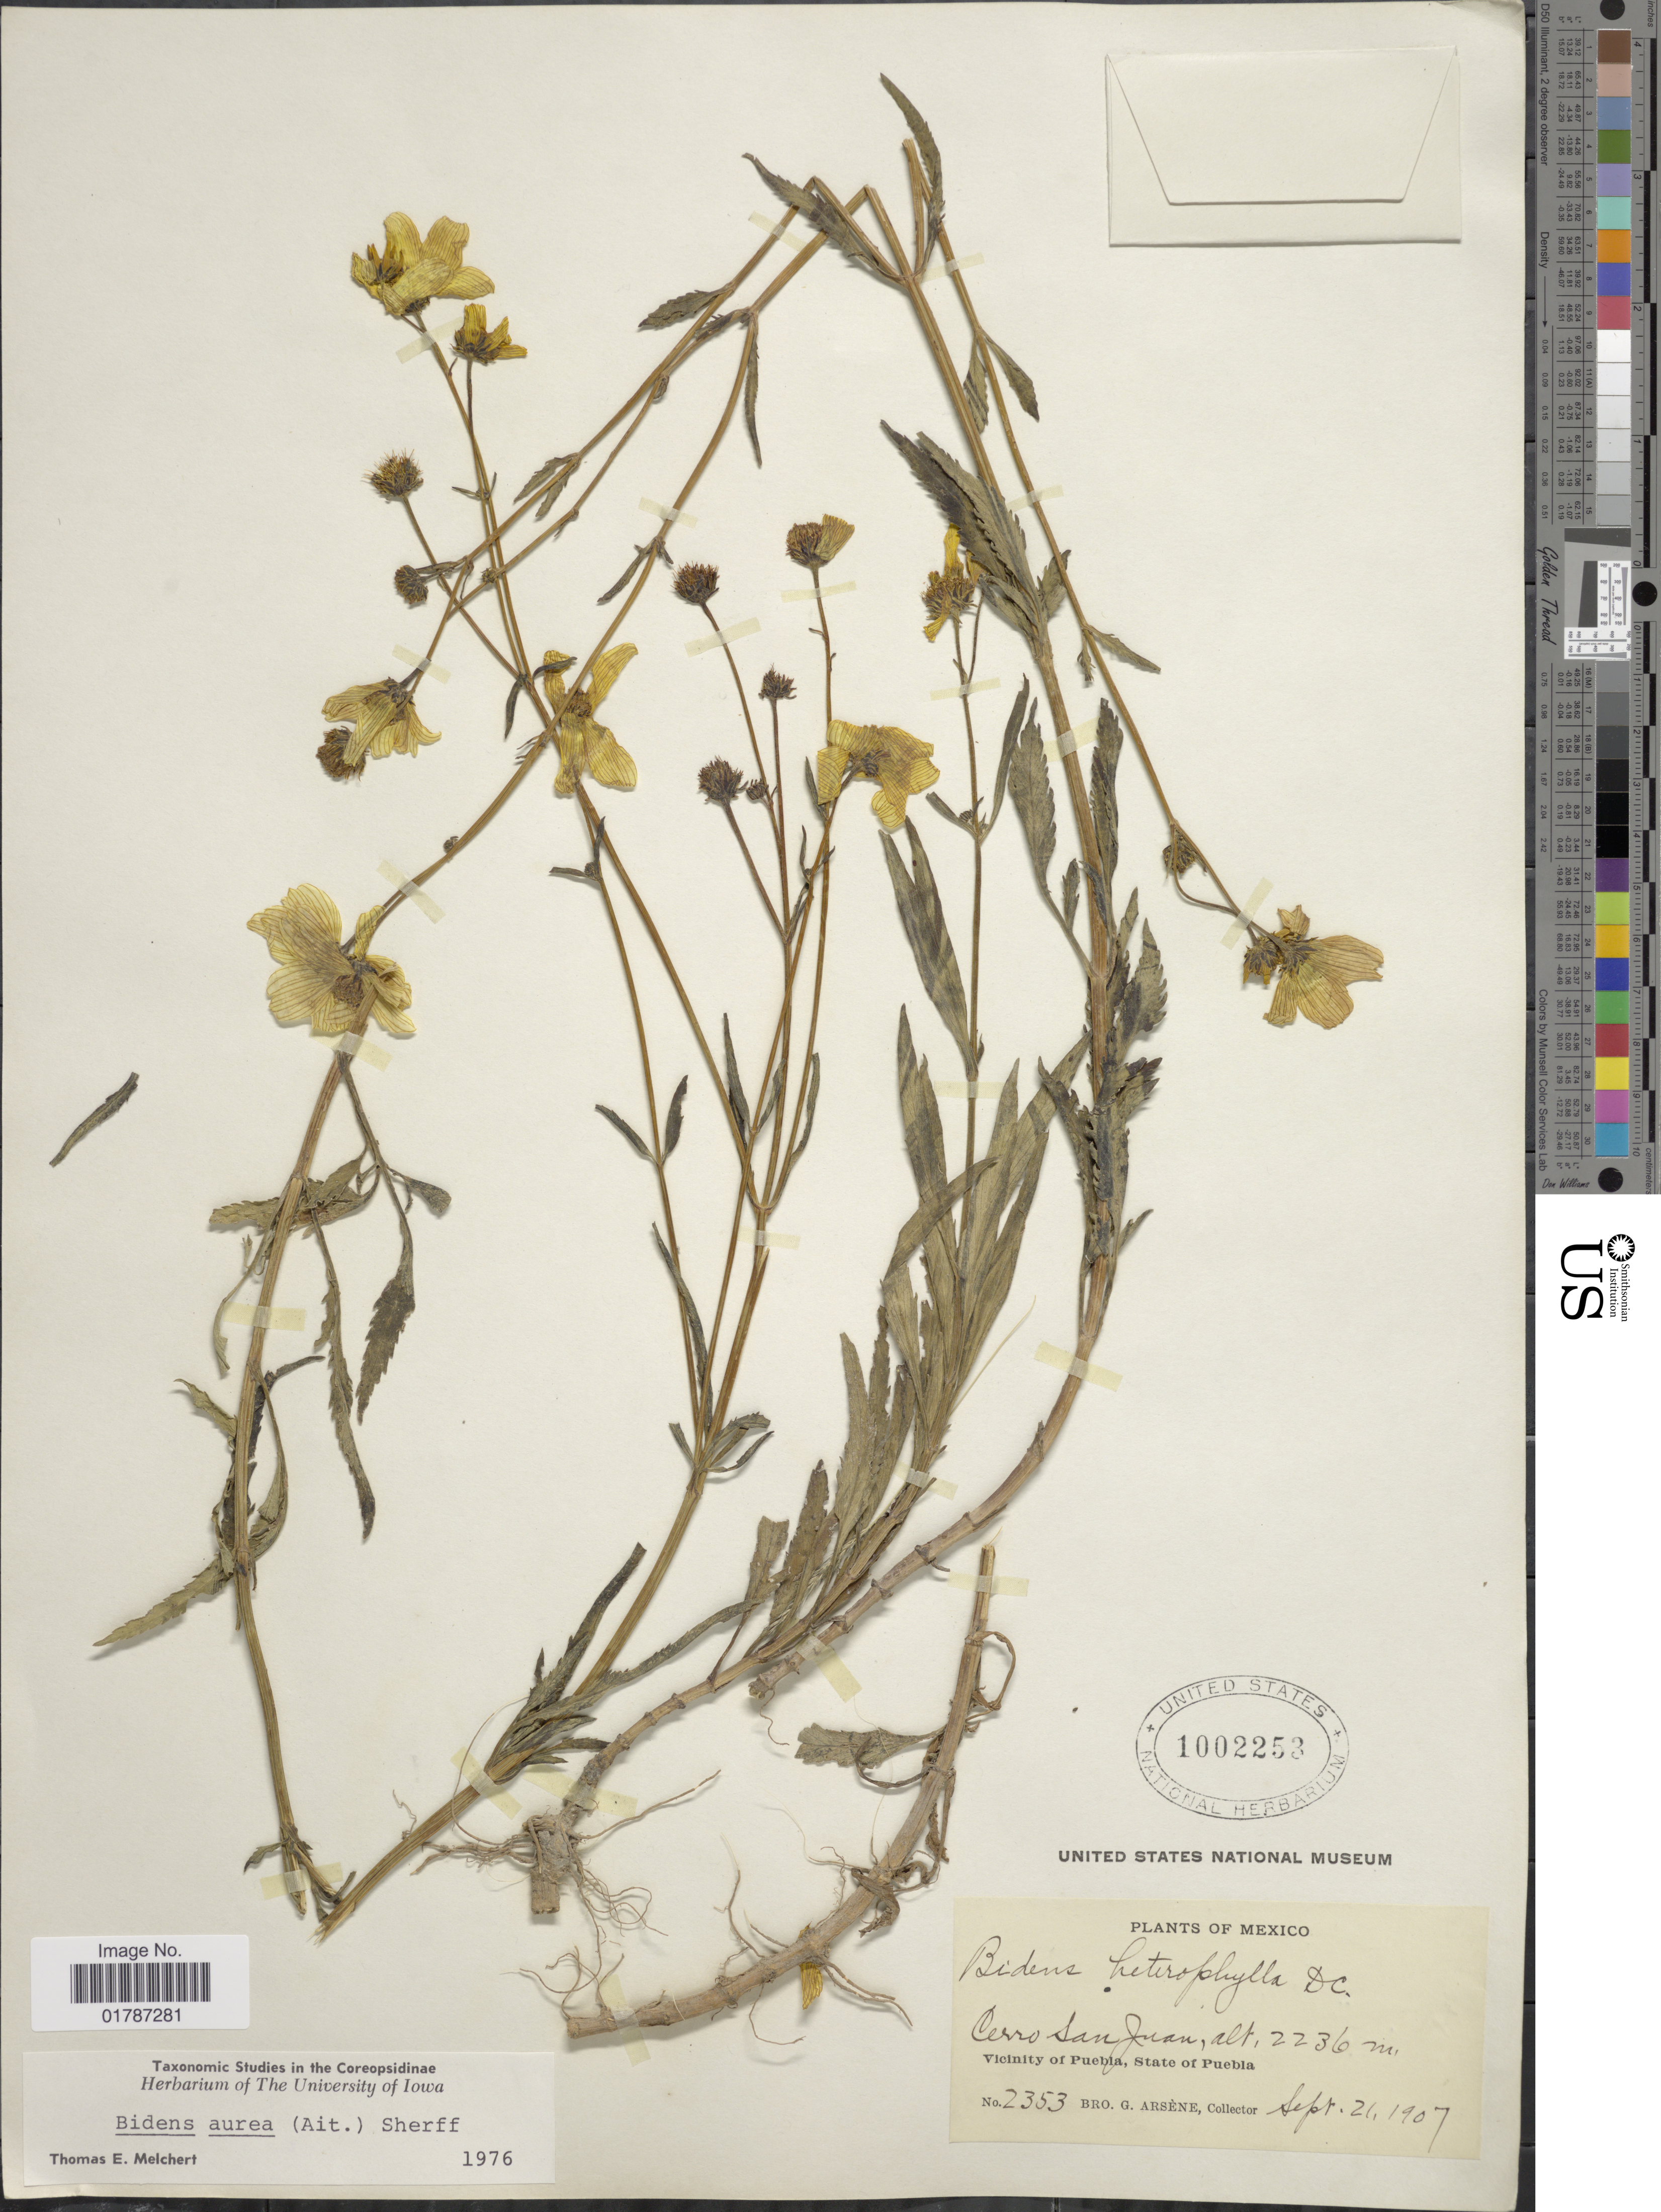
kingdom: Plantae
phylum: Tracheophyta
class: Magnoliopsida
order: Asterales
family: Asteraceae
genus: Bidens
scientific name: Bidens aurea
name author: (Aiton) Sherff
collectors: Bro. G. Arsène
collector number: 2353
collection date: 1907-09-21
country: Mexico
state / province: Puebla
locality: Cerro San Juan, Vicinity of Puebla, State of Puebla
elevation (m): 2236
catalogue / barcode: US 1002253